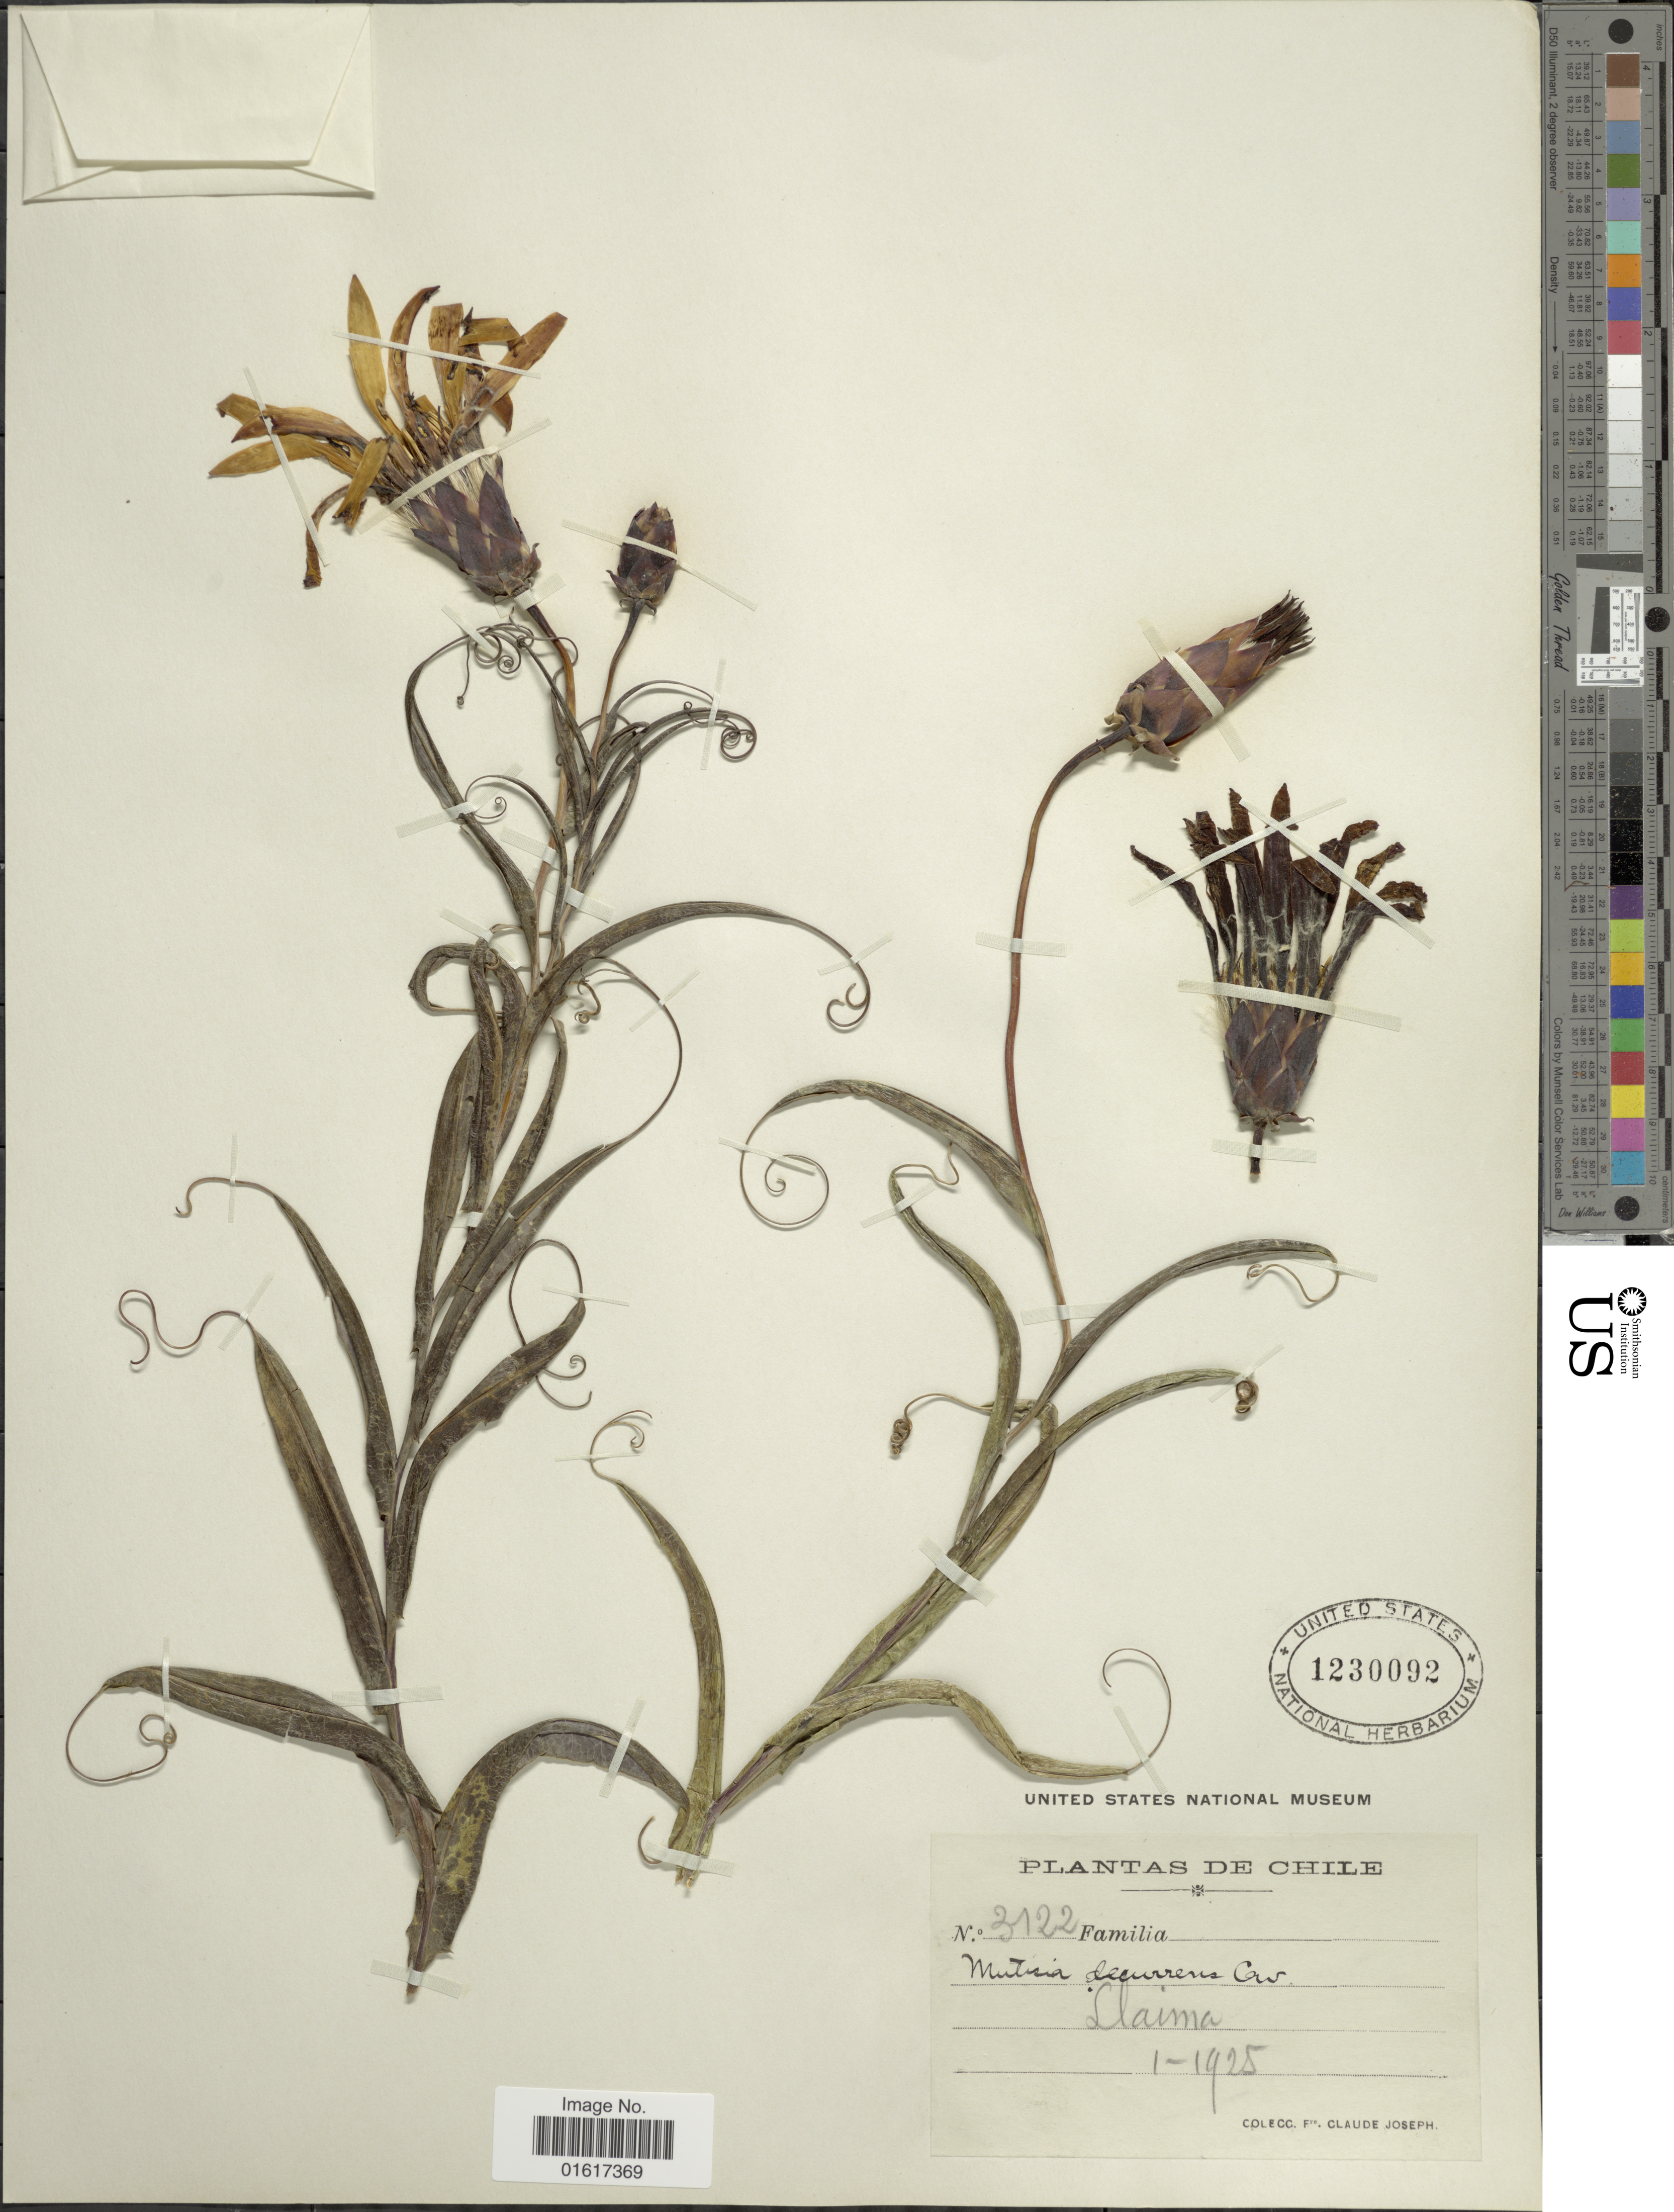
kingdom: Plantae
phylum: Tracheophyta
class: Magnoliopsida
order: Asterales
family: Asteraceae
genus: Mutisia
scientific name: Mutisia decurrens var. decurrens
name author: Cav.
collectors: Bro. Claude-Joseph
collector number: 3122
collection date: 1925-01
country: Chile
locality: Llaima [unsure placement]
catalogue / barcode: US 1230092